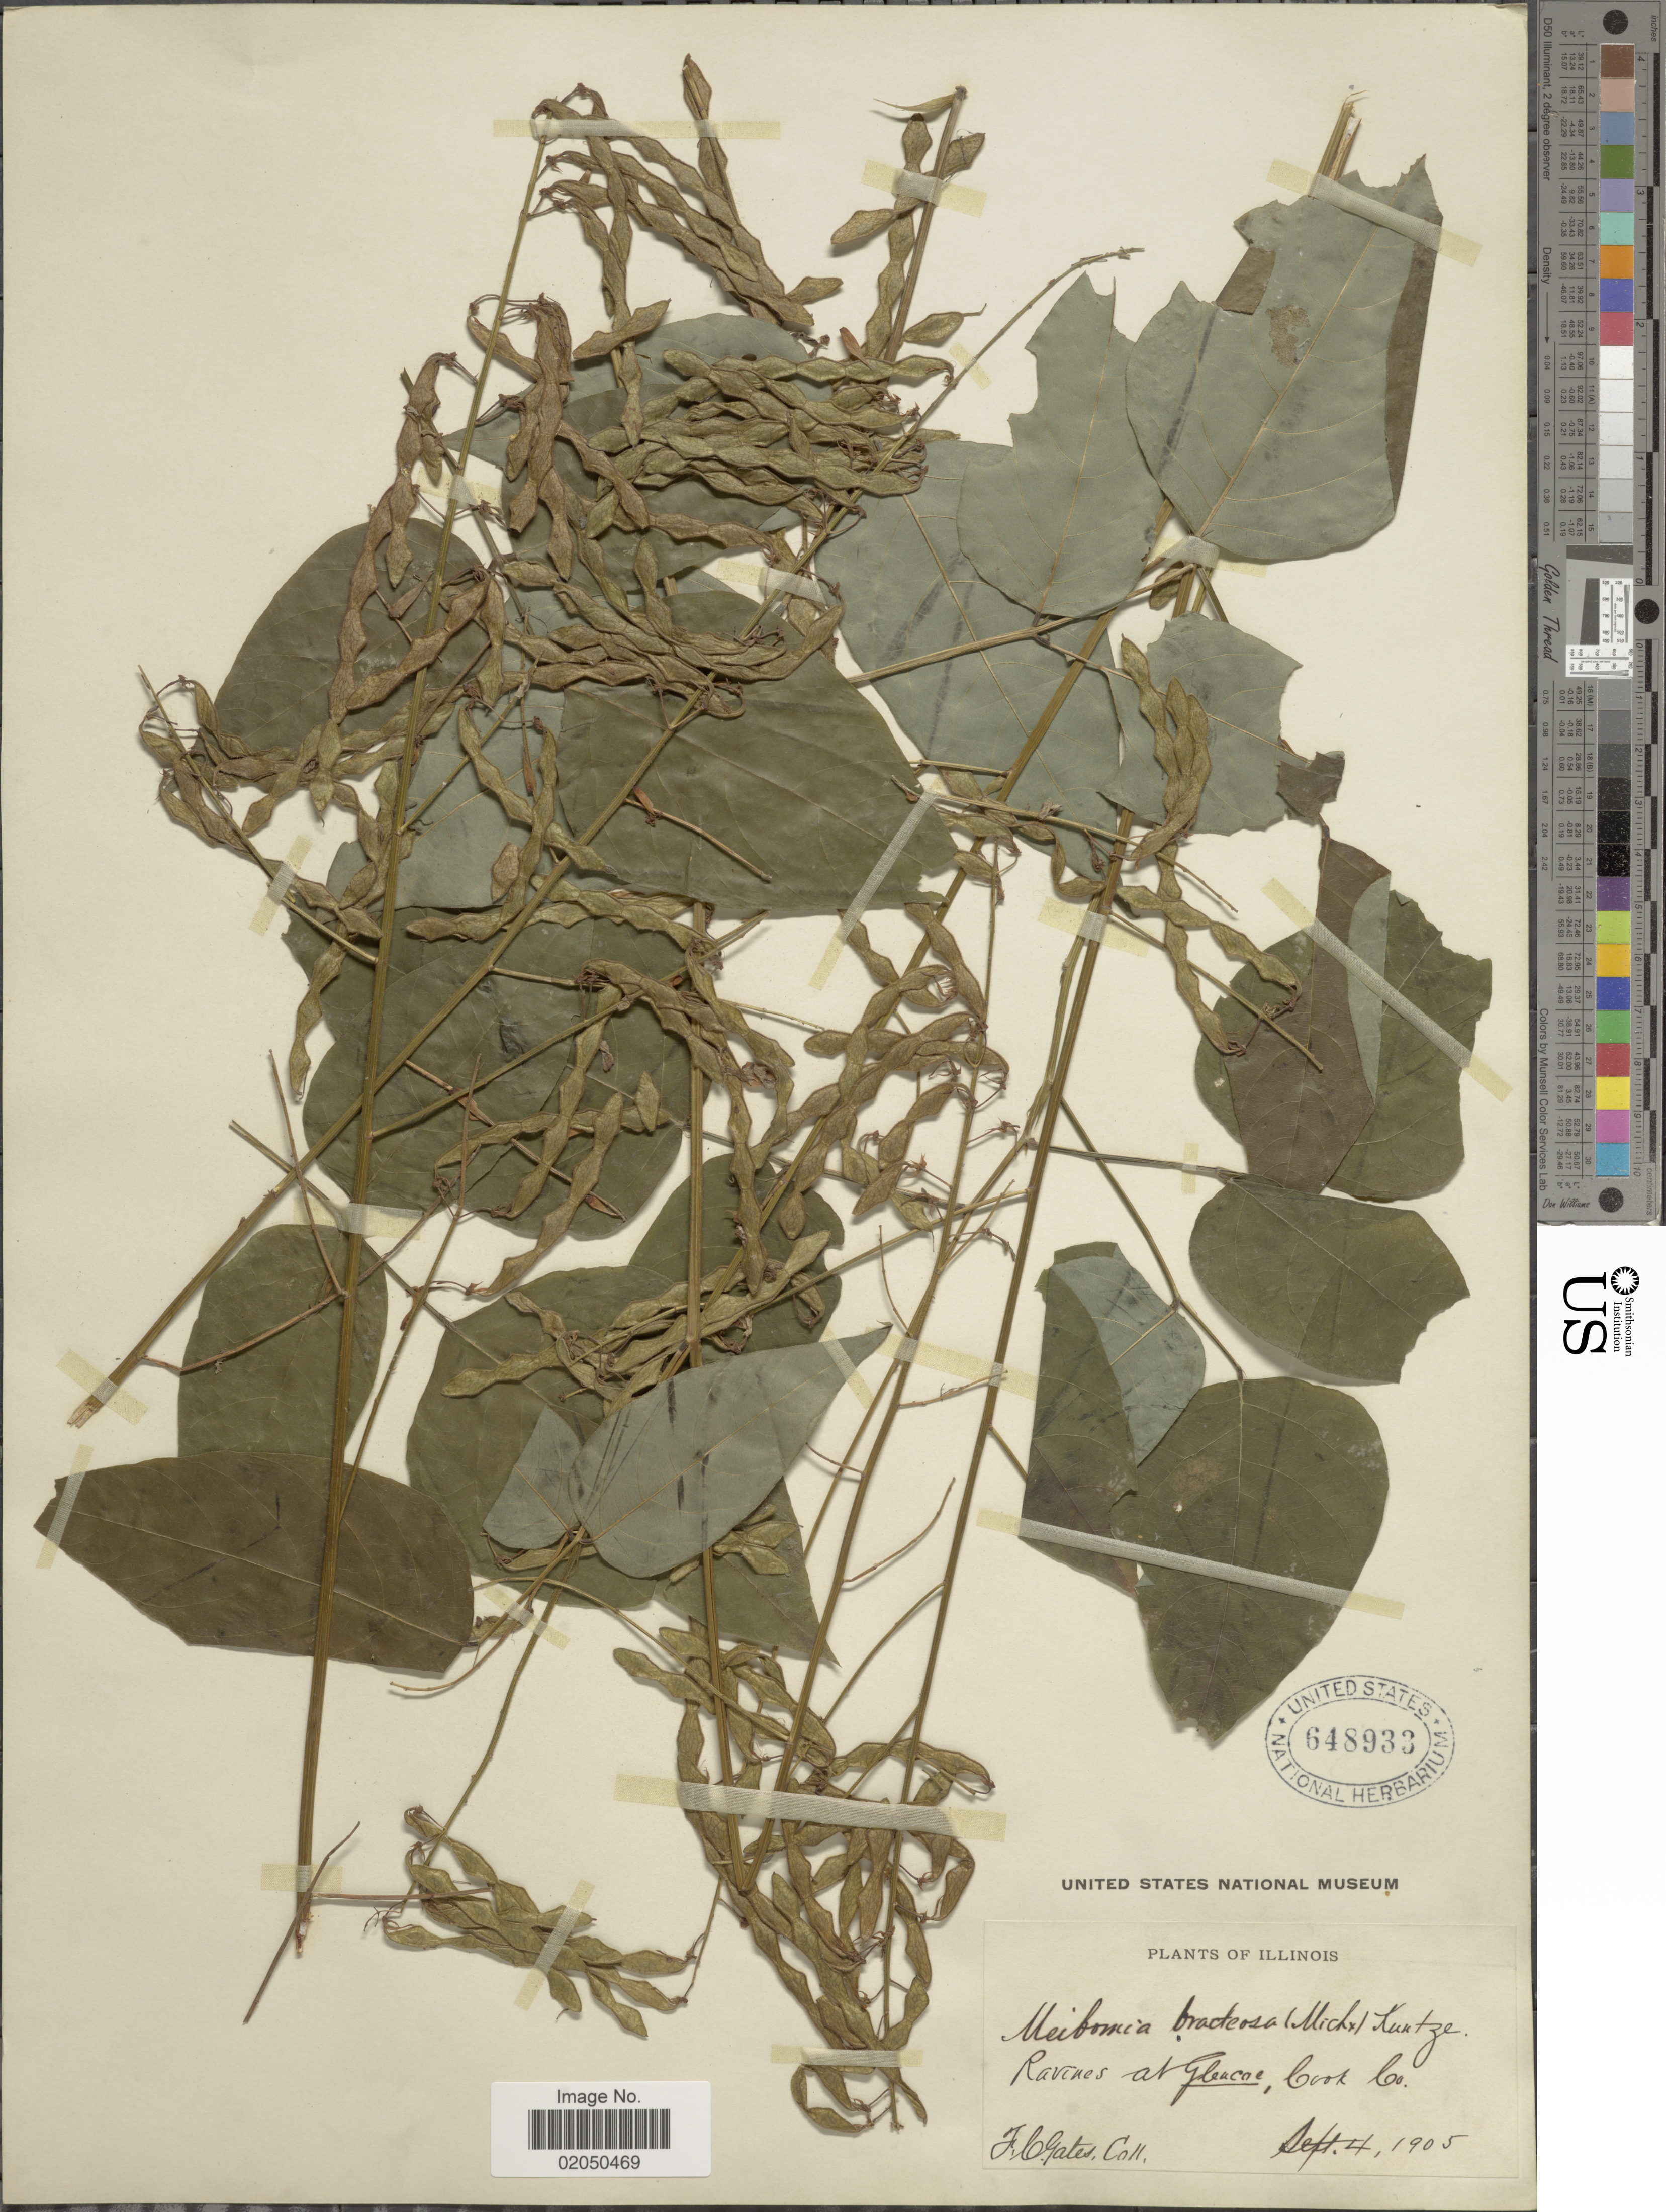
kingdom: Plantae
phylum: Tracheophyta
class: Magnoliopsida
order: Fabales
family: Fabaceae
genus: Desmodium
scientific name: Desmodium cuspidatum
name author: (Muhl. ex Willd.) Loudon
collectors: F. C. Gates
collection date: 1905-09-04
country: United States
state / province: Illinois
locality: Ravines at Glencoe, Cook Co.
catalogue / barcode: US 648933